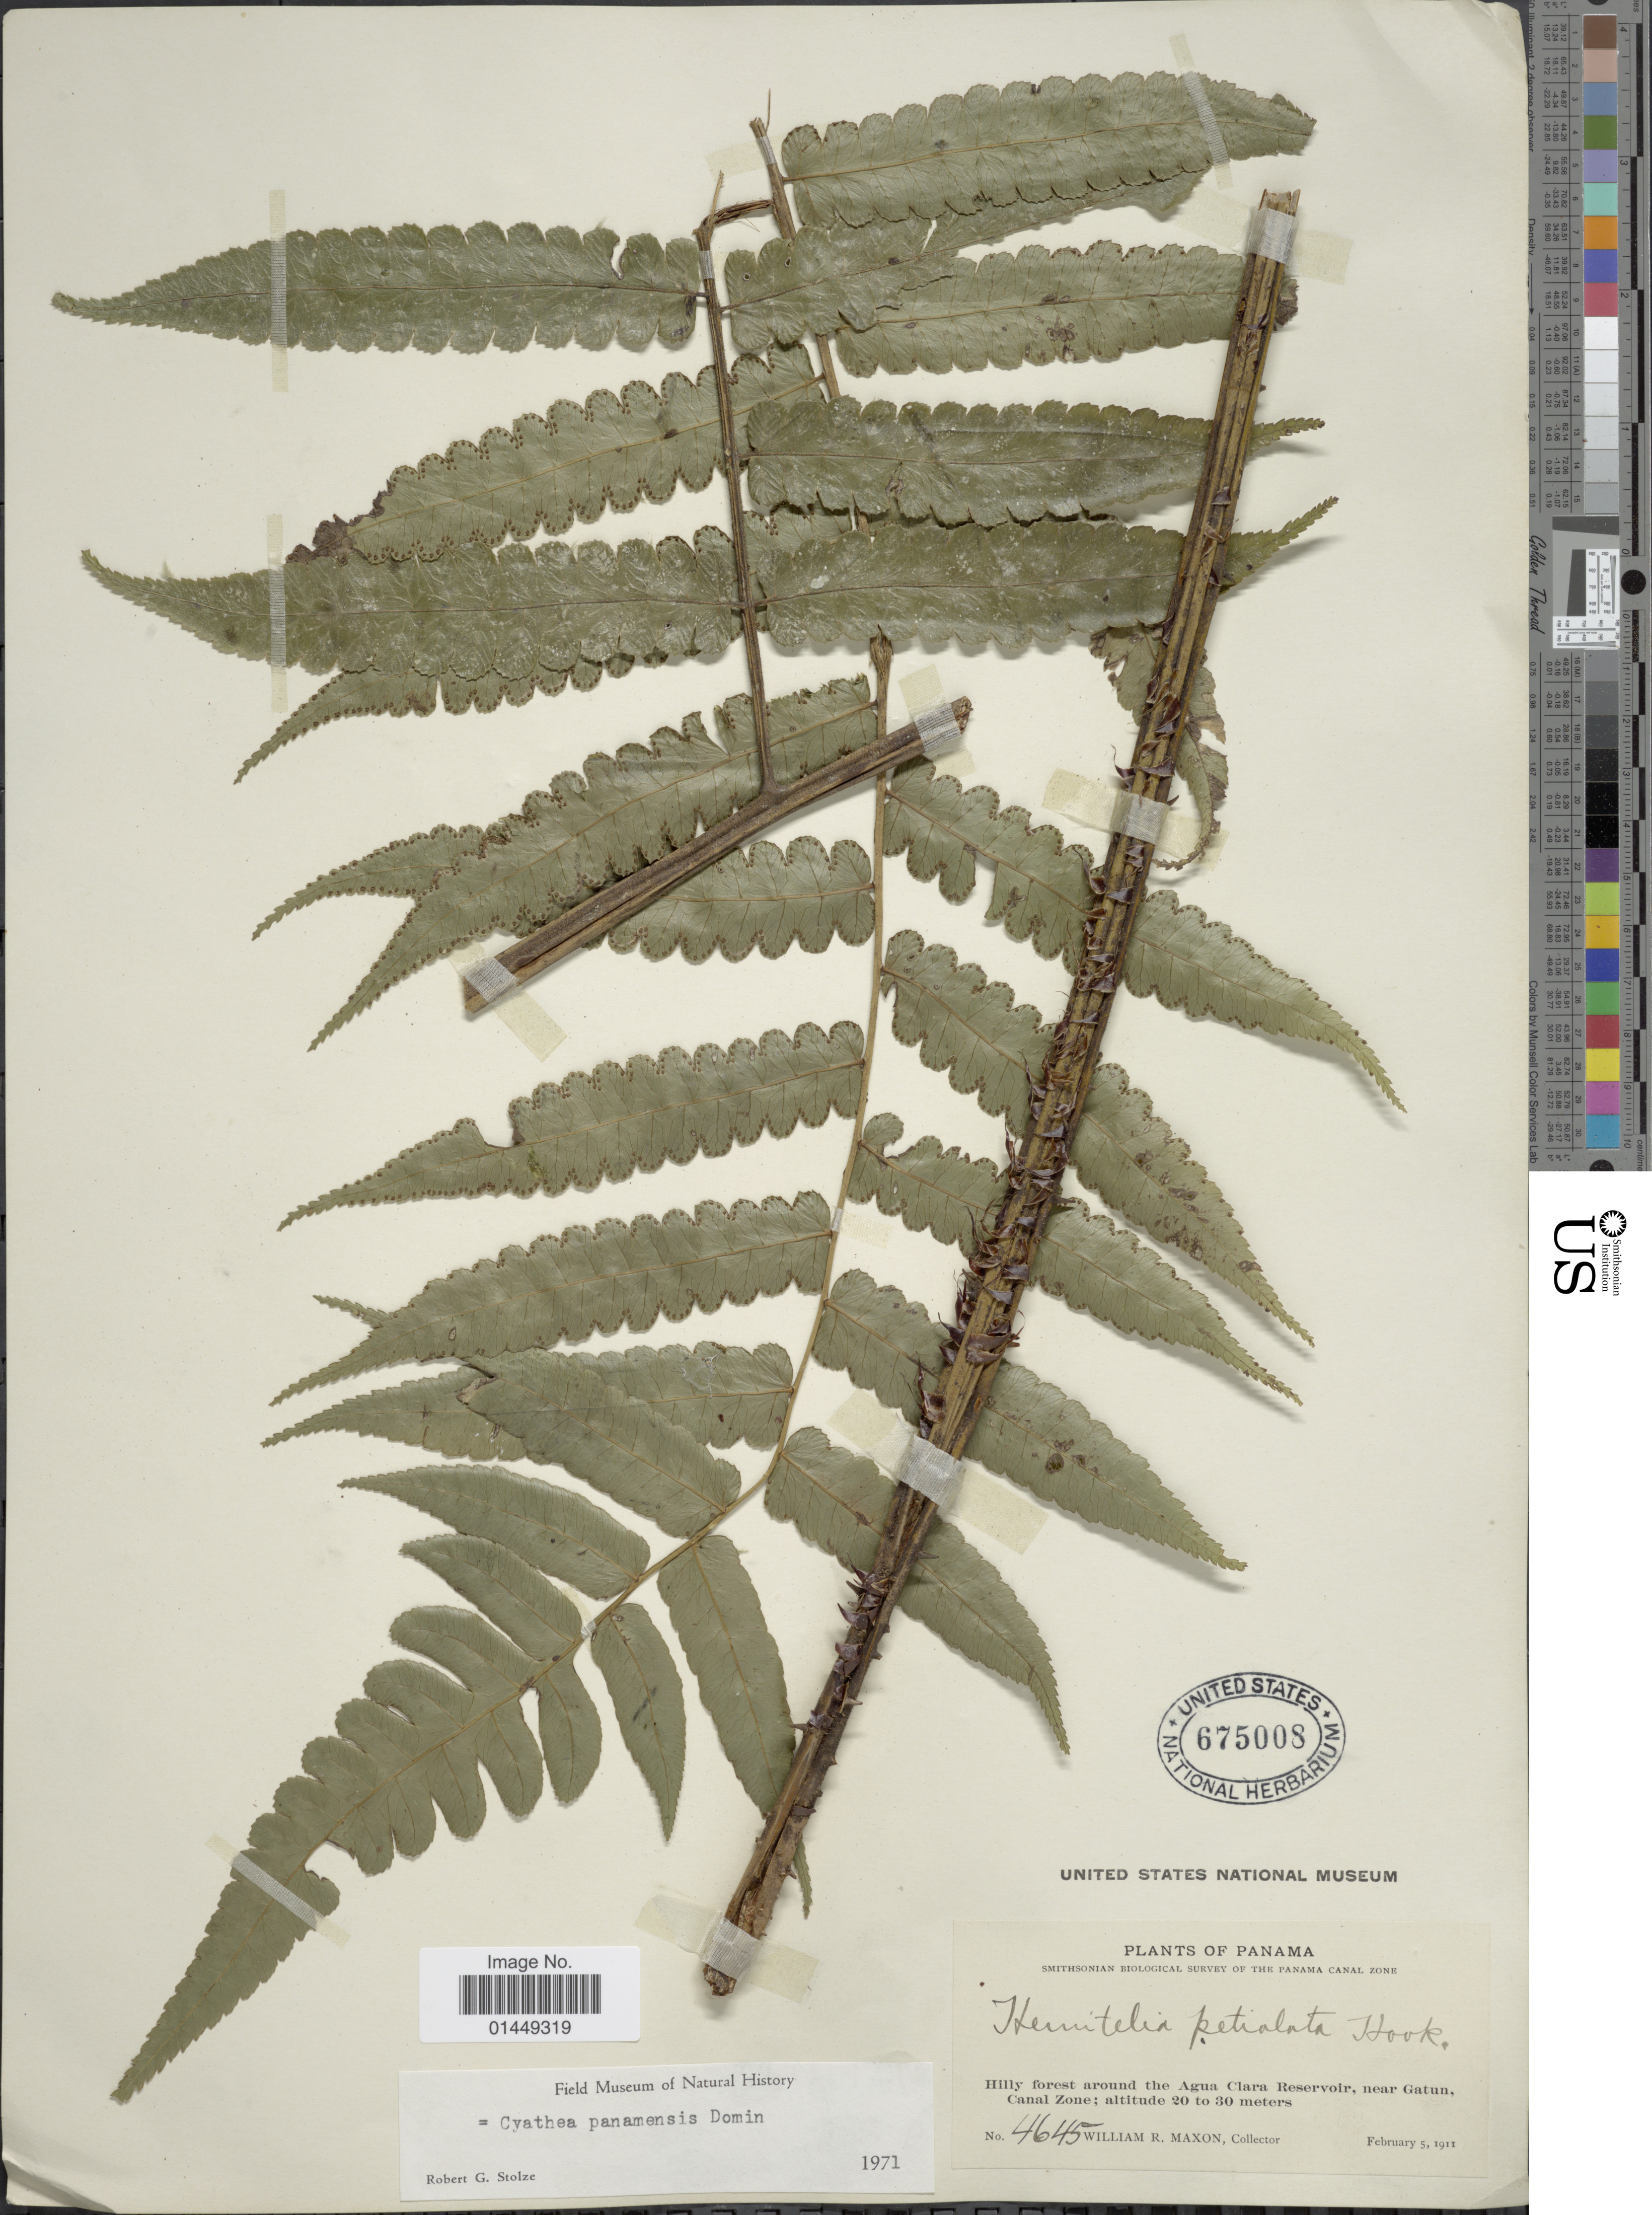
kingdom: Plantae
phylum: Tracheophyta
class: Polypodiopsida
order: Cyatheales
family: Cyatheaceae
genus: Cyathea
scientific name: Cyathea petiolata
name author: (Hook.) R.M. Tryon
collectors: W. R. Maxon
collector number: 4645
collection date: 1911-02-05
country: Panama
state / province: Colón / Panamá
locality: Hilly forest around the Agua Clara Reservoir, near Gatun, Canal Zone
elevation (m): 20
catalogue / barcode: US 675008